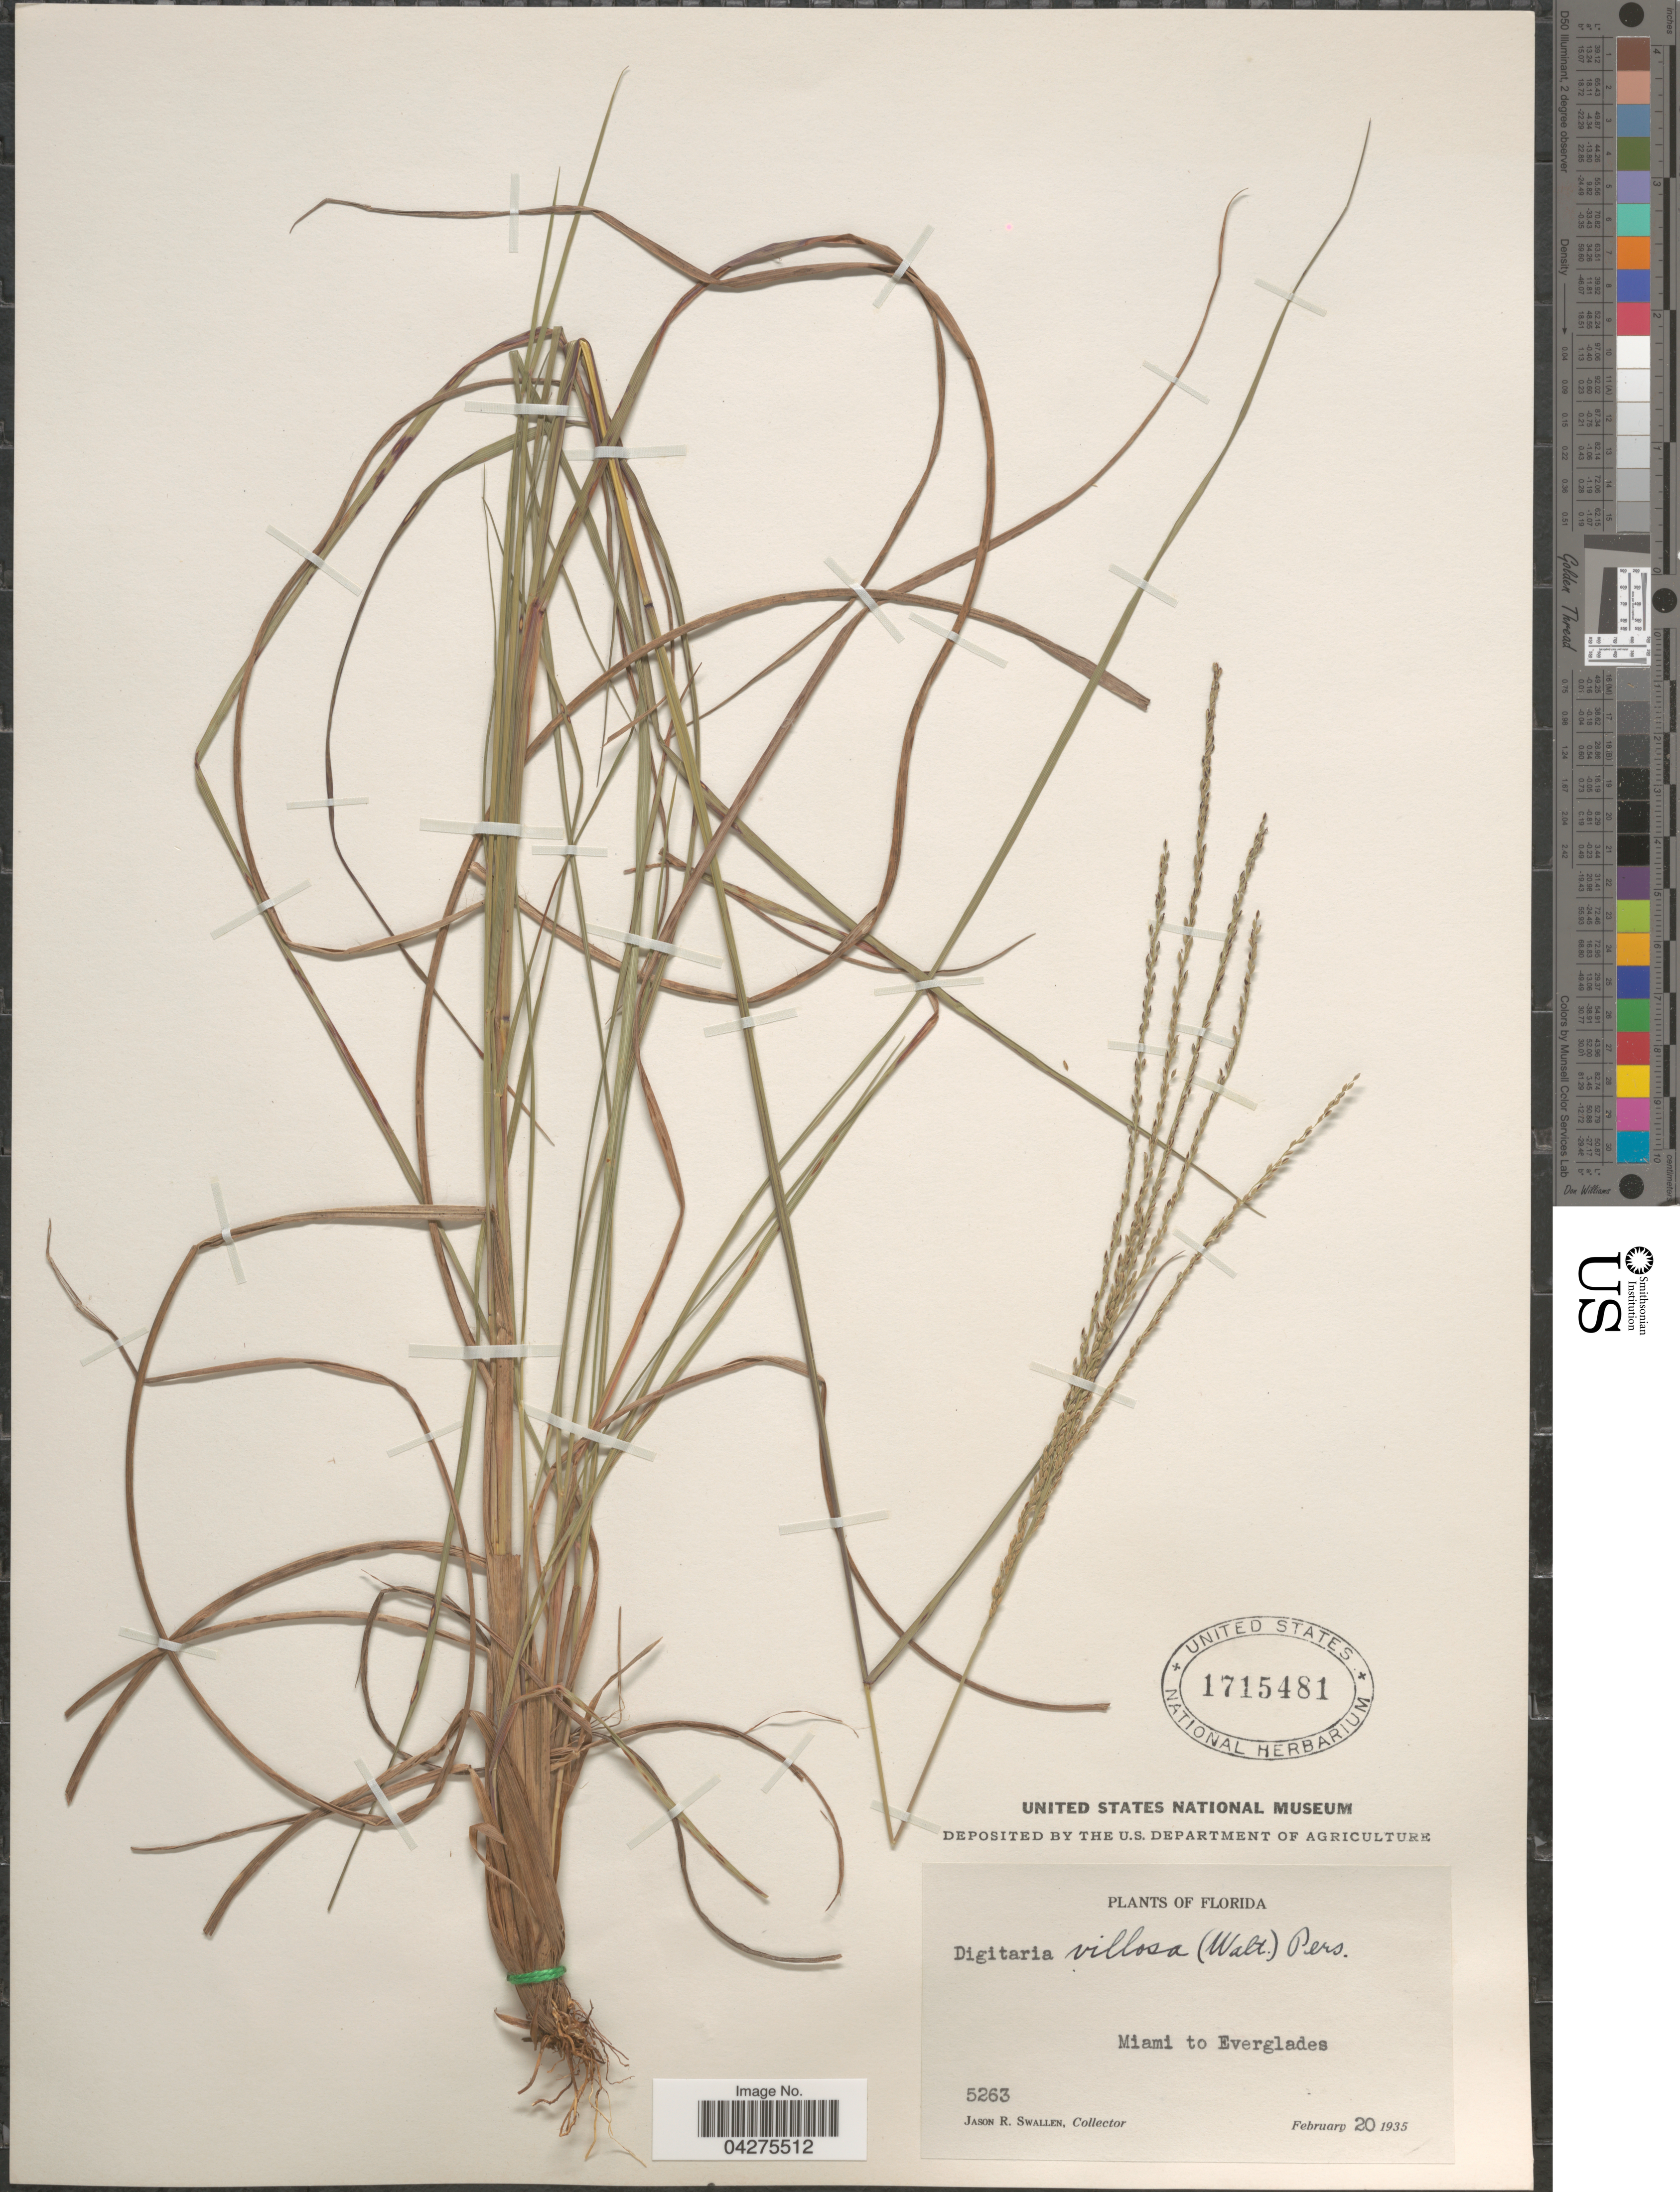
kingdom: Plantae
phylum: Tracheophyta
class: Liliopsida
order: Poales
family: Poaceae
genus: Digitaria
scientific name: Digitaria villosa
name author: (Walter) Pers.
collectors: J. R. Swallen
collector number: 5263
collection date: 1935-02-20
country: United States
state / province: Florida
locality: Miami to Everglades.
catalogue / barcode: US 1715481